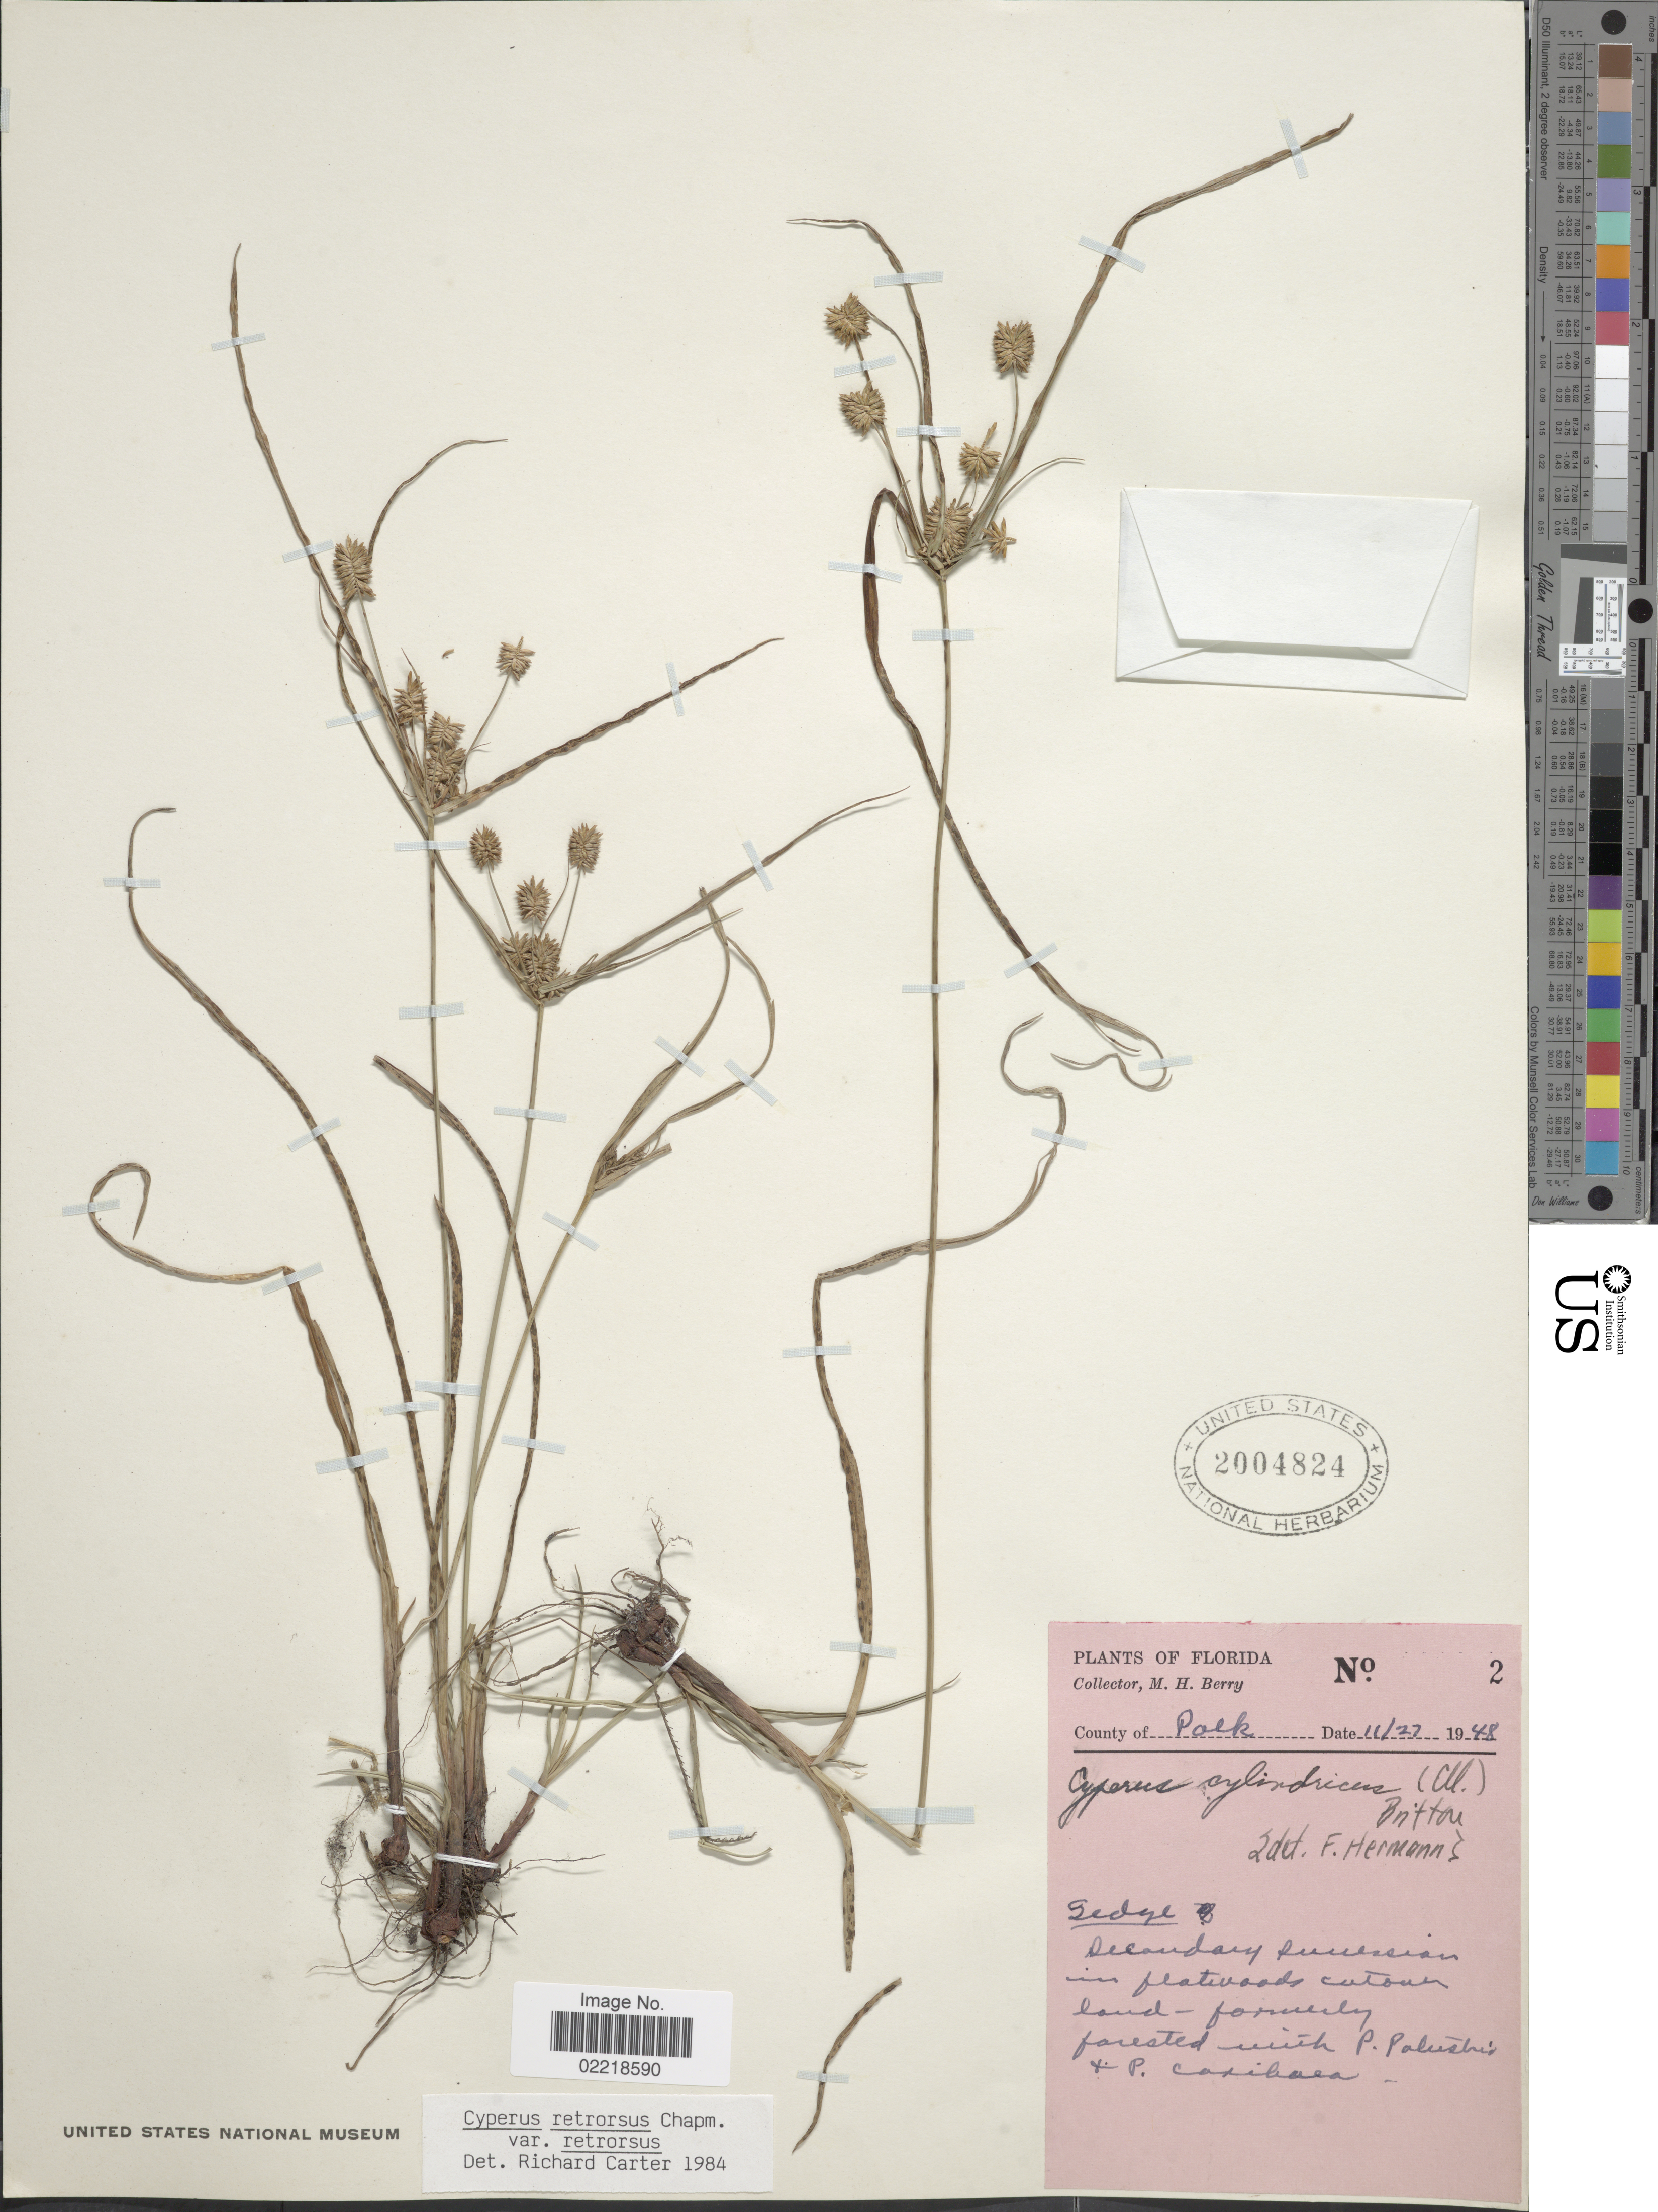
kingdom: Plantae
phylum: Tracheophyta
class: Liliopsida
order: Poales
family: Cyperaceae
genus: Cyperus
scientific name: Cyperus retrorsus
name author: Chapm.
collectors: M. Berry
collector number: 2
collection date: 1948-11-27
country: United States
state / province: Florida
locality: County of Polk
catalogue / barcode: US 2004824